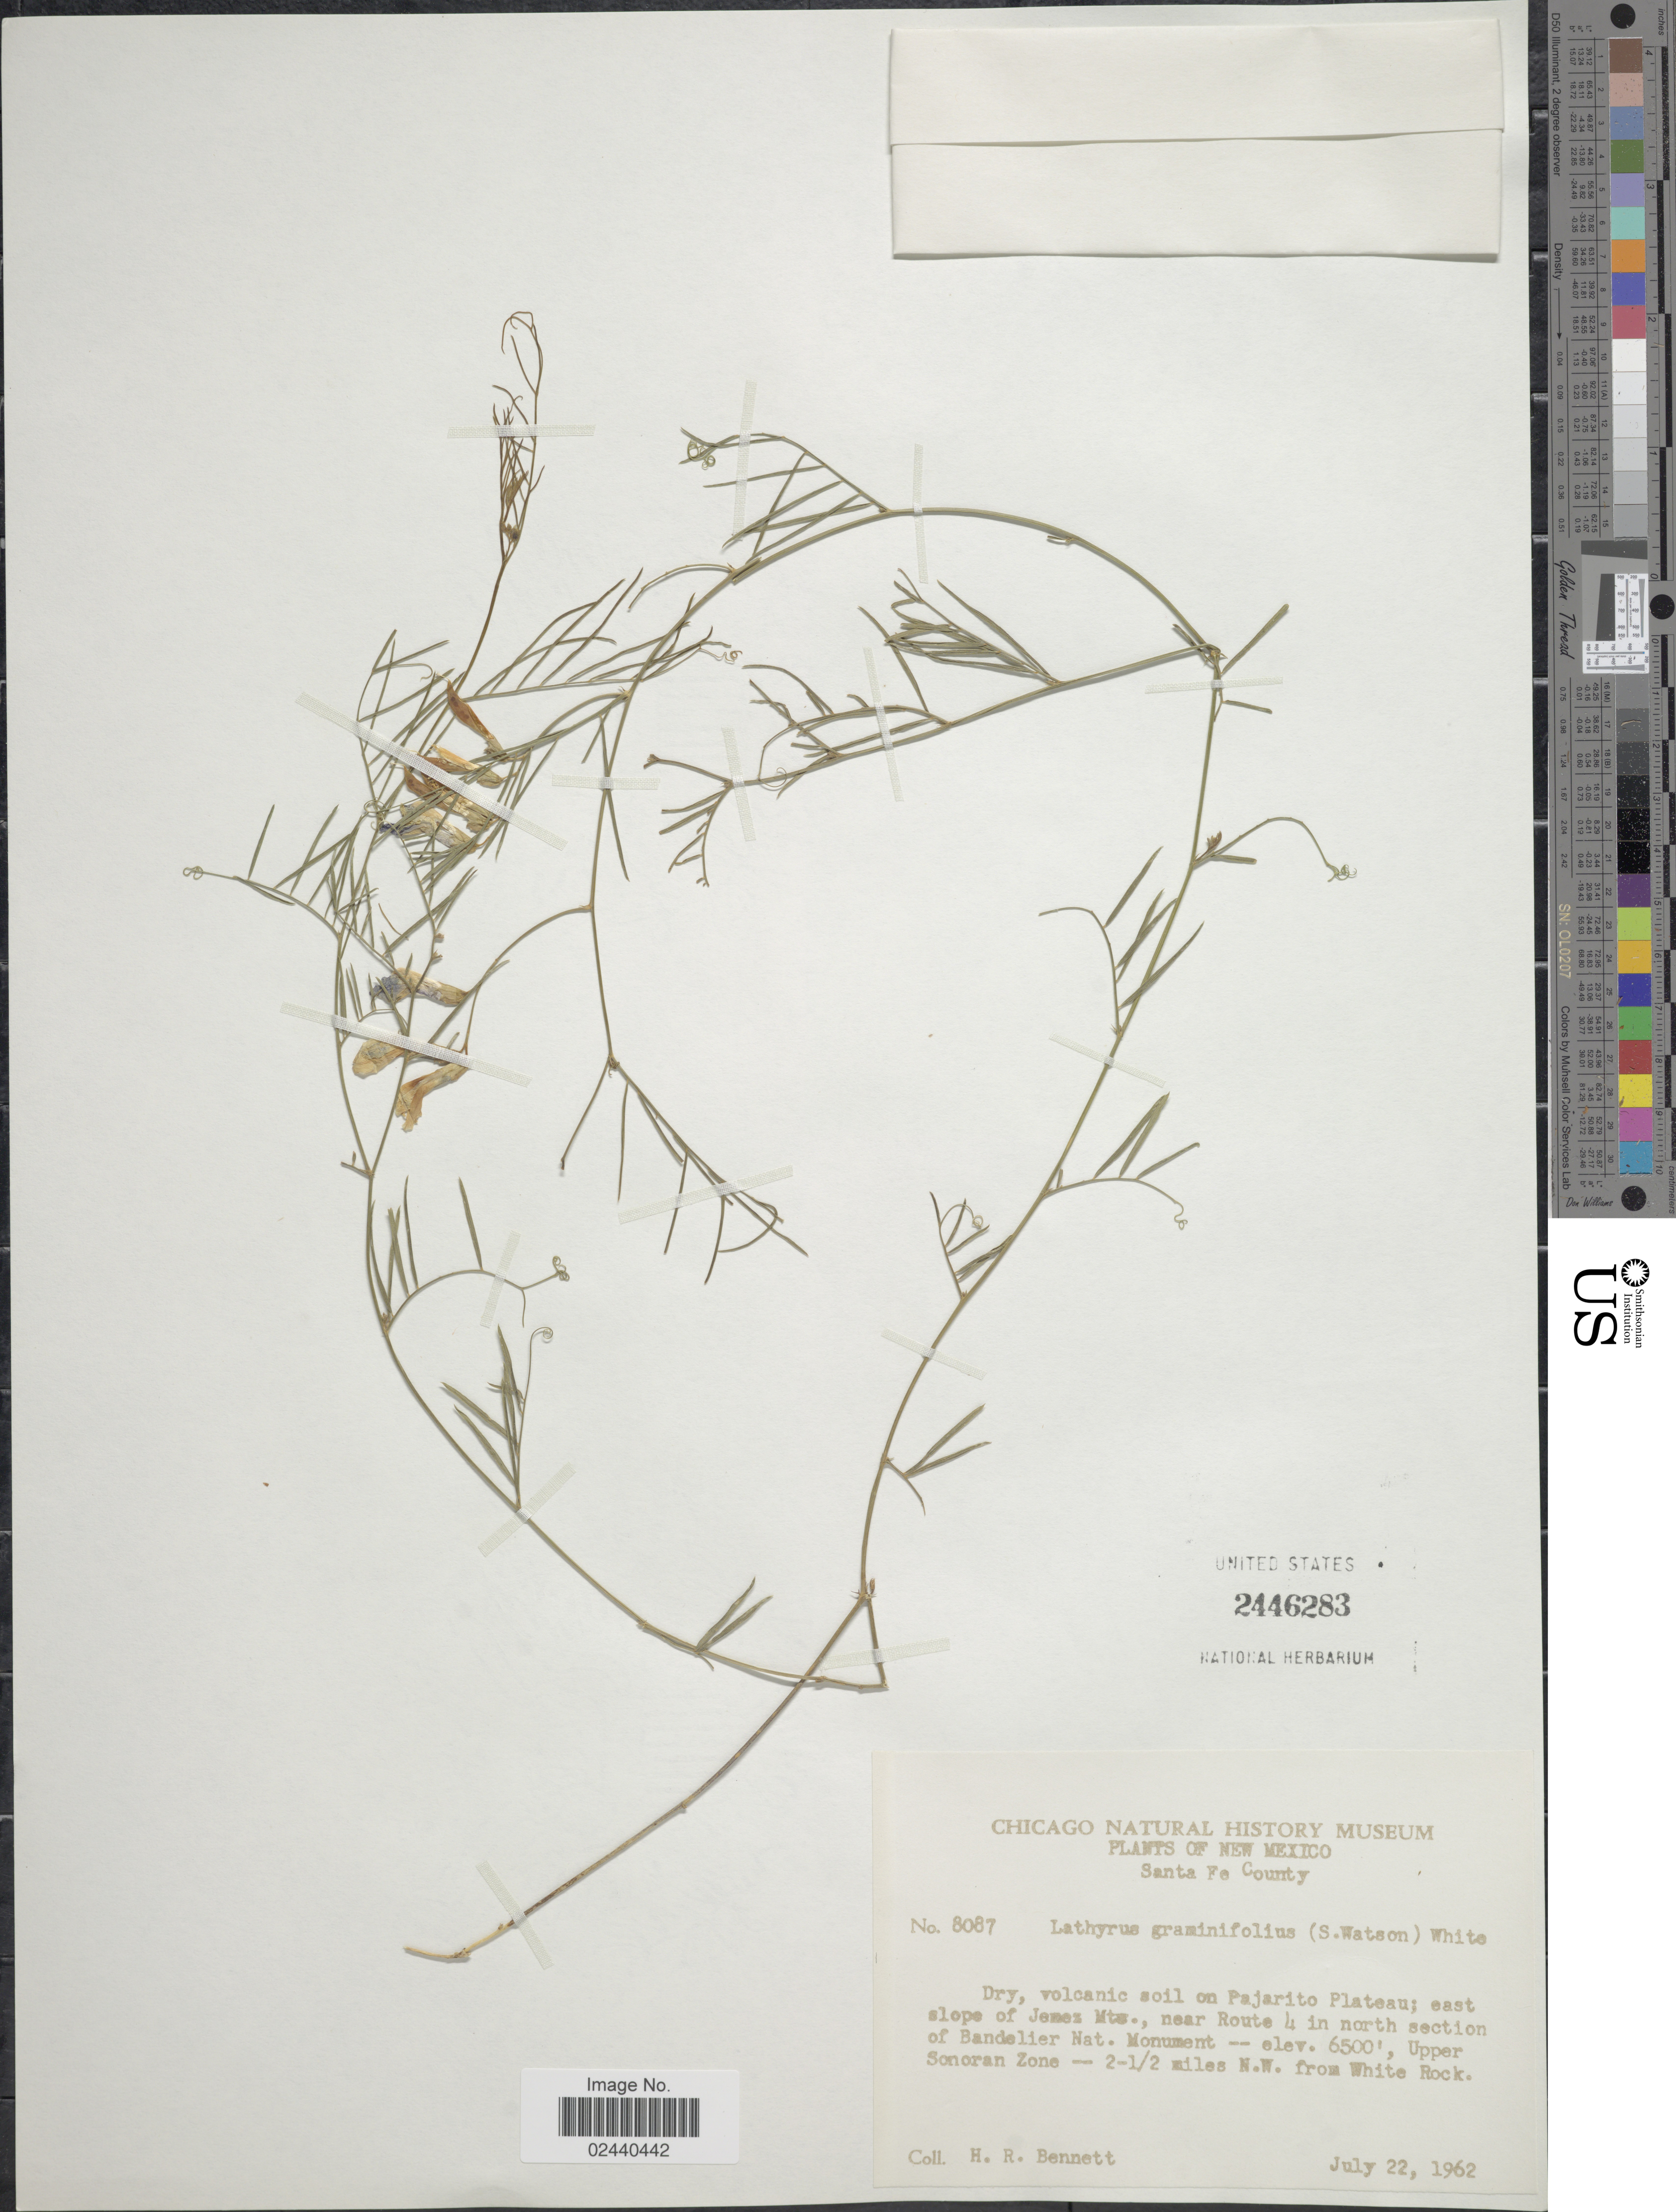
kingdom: Plantae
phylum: Tracheophyta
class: Magnoliopsida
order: Fabales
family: Fabaceae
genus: Lathyrus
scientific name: Lathyrus graminifolius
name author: (S. Watson) T.G. White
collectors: H. R. Bennett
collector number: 8087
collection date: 1962-07-22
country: United States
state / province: New Mexico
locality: Santa Fe County. Dry, volcanic soil on Pajarito Plateau; east slope of James Mts., near Route 4 in north section of Bandelier Nat. Monument, Upper Sonoran Zone - 2-1/2 miles N.W. from White Rock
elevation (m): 1981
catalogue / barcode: US 2446283